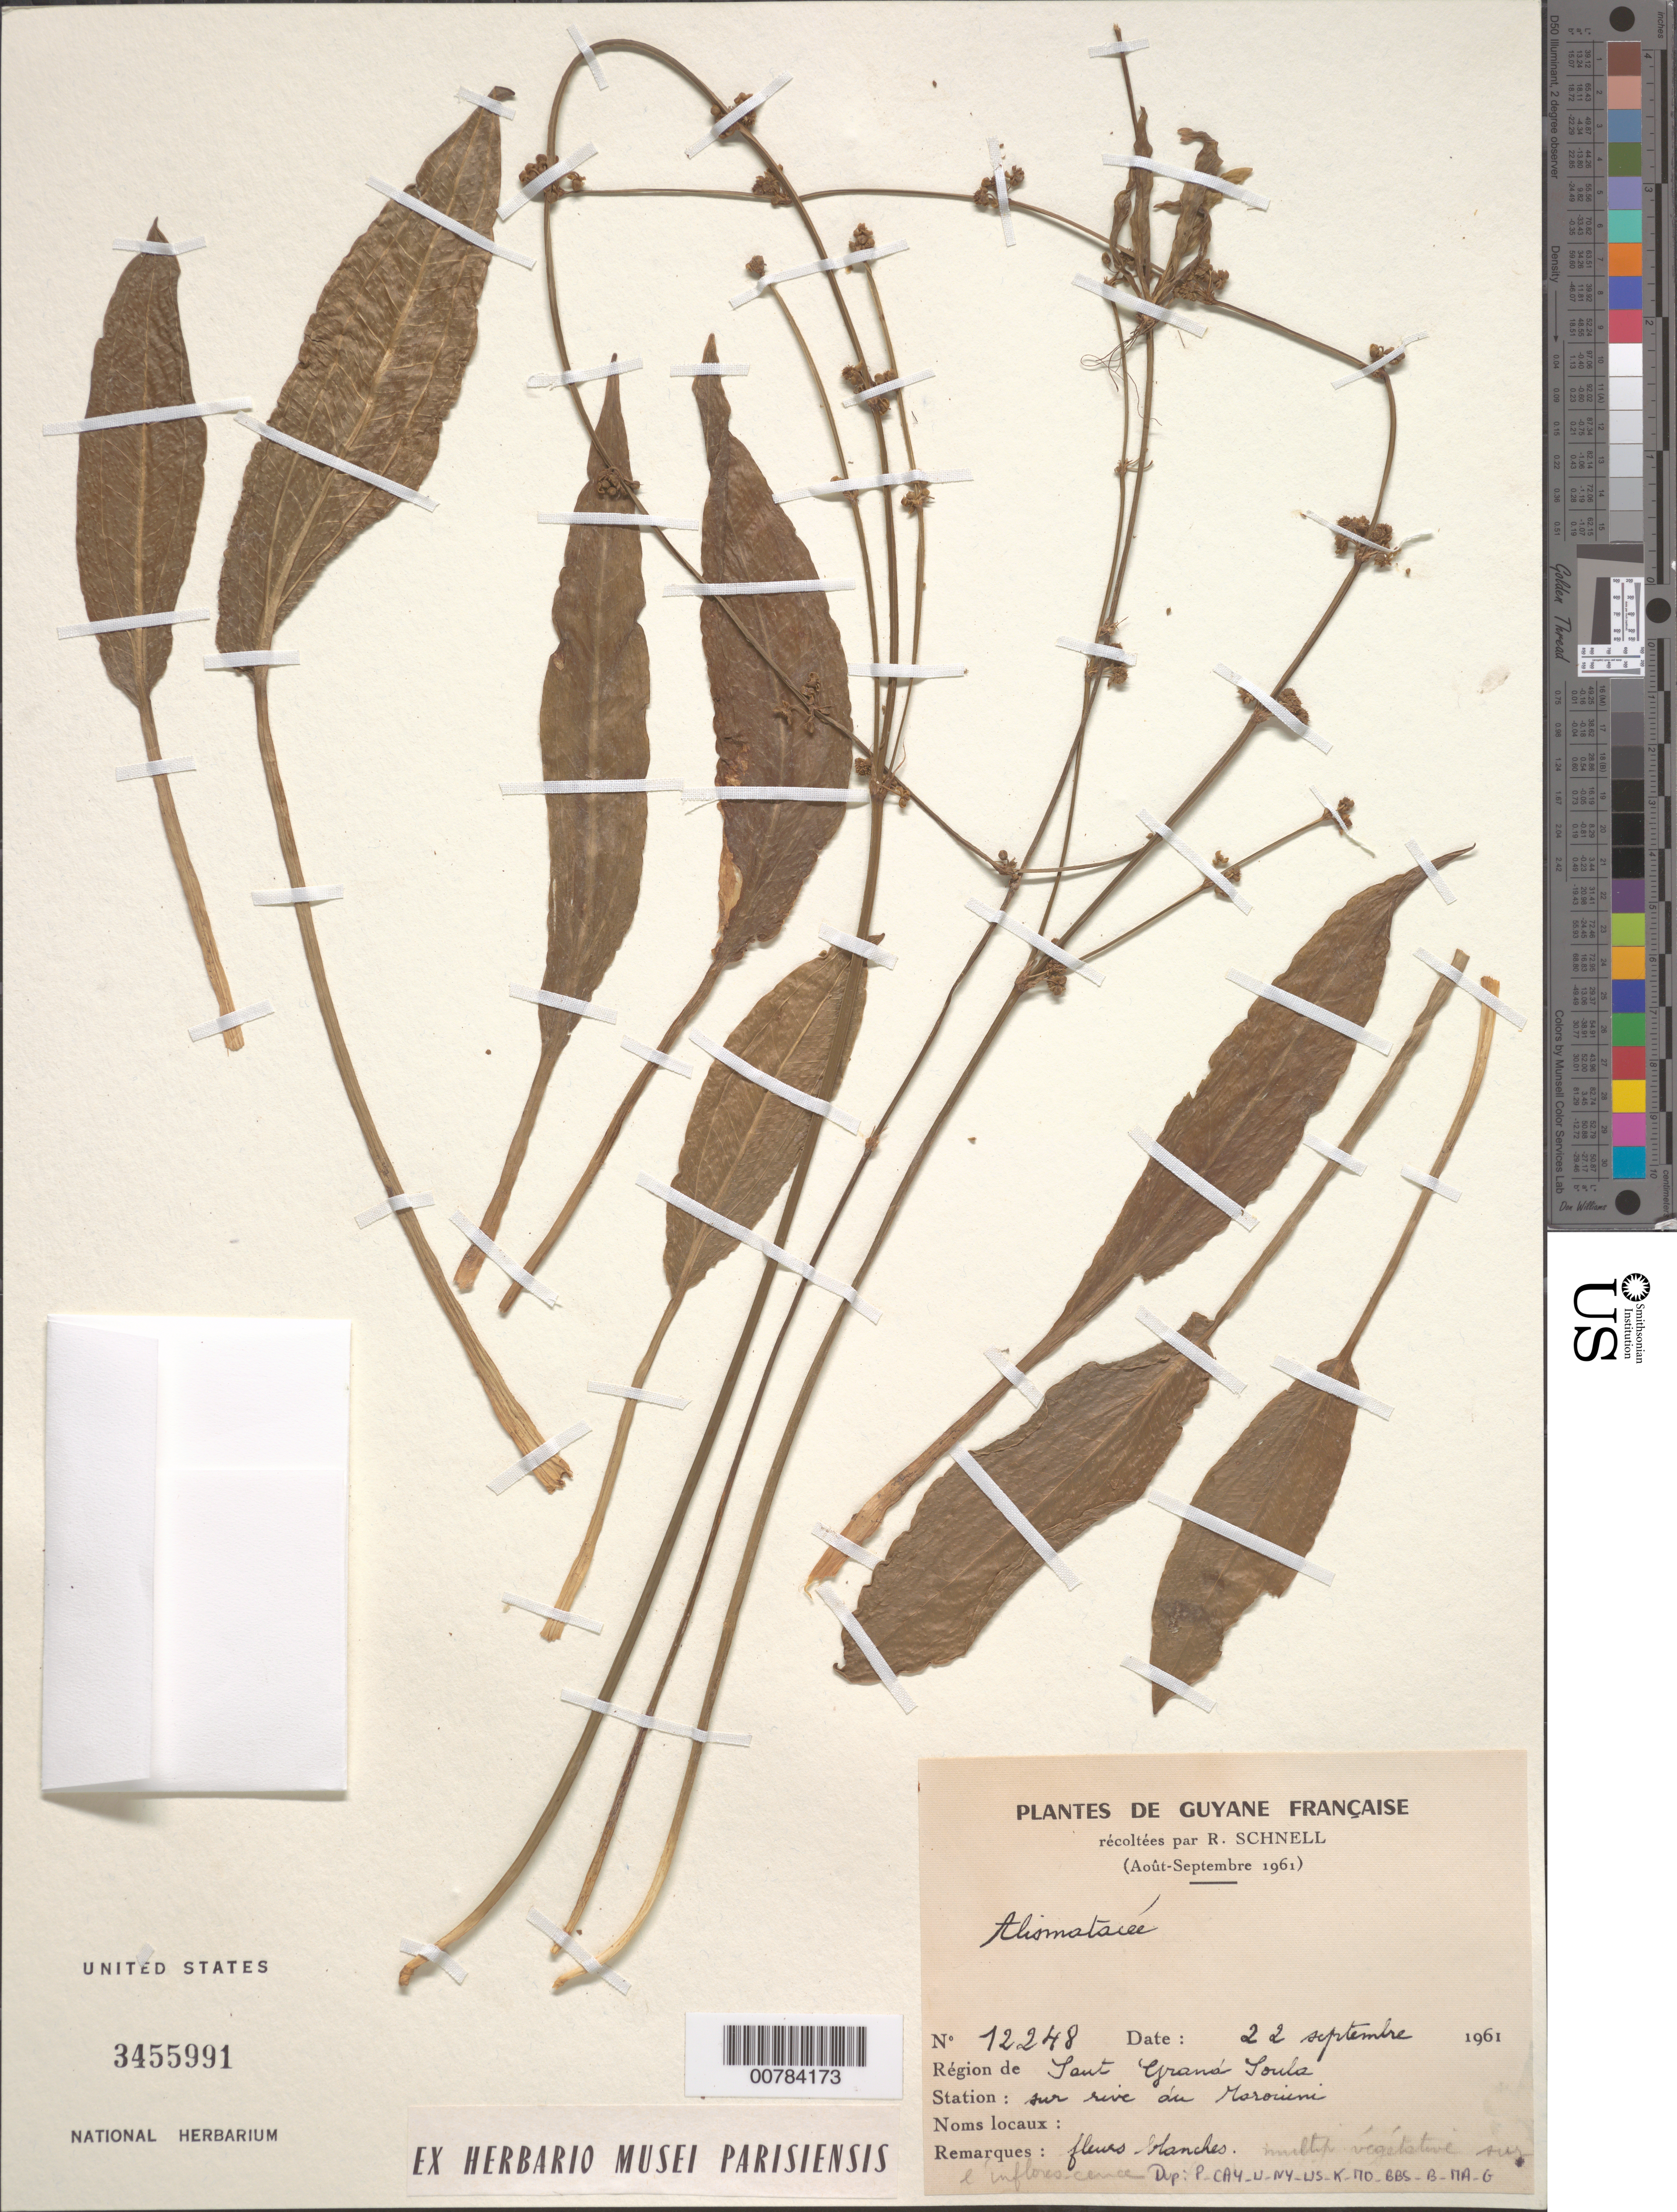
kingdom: Plantae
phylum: Tracheophyta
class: Liliopsida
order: Alismatales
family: Alismataceae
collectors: R. A. Schnell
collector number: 12248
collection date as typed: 22-Sep-61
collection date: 1961-09-22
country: French Guiana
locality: Saut Grand Soula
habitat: Sur rive du Maroni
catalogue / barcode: US 3455991